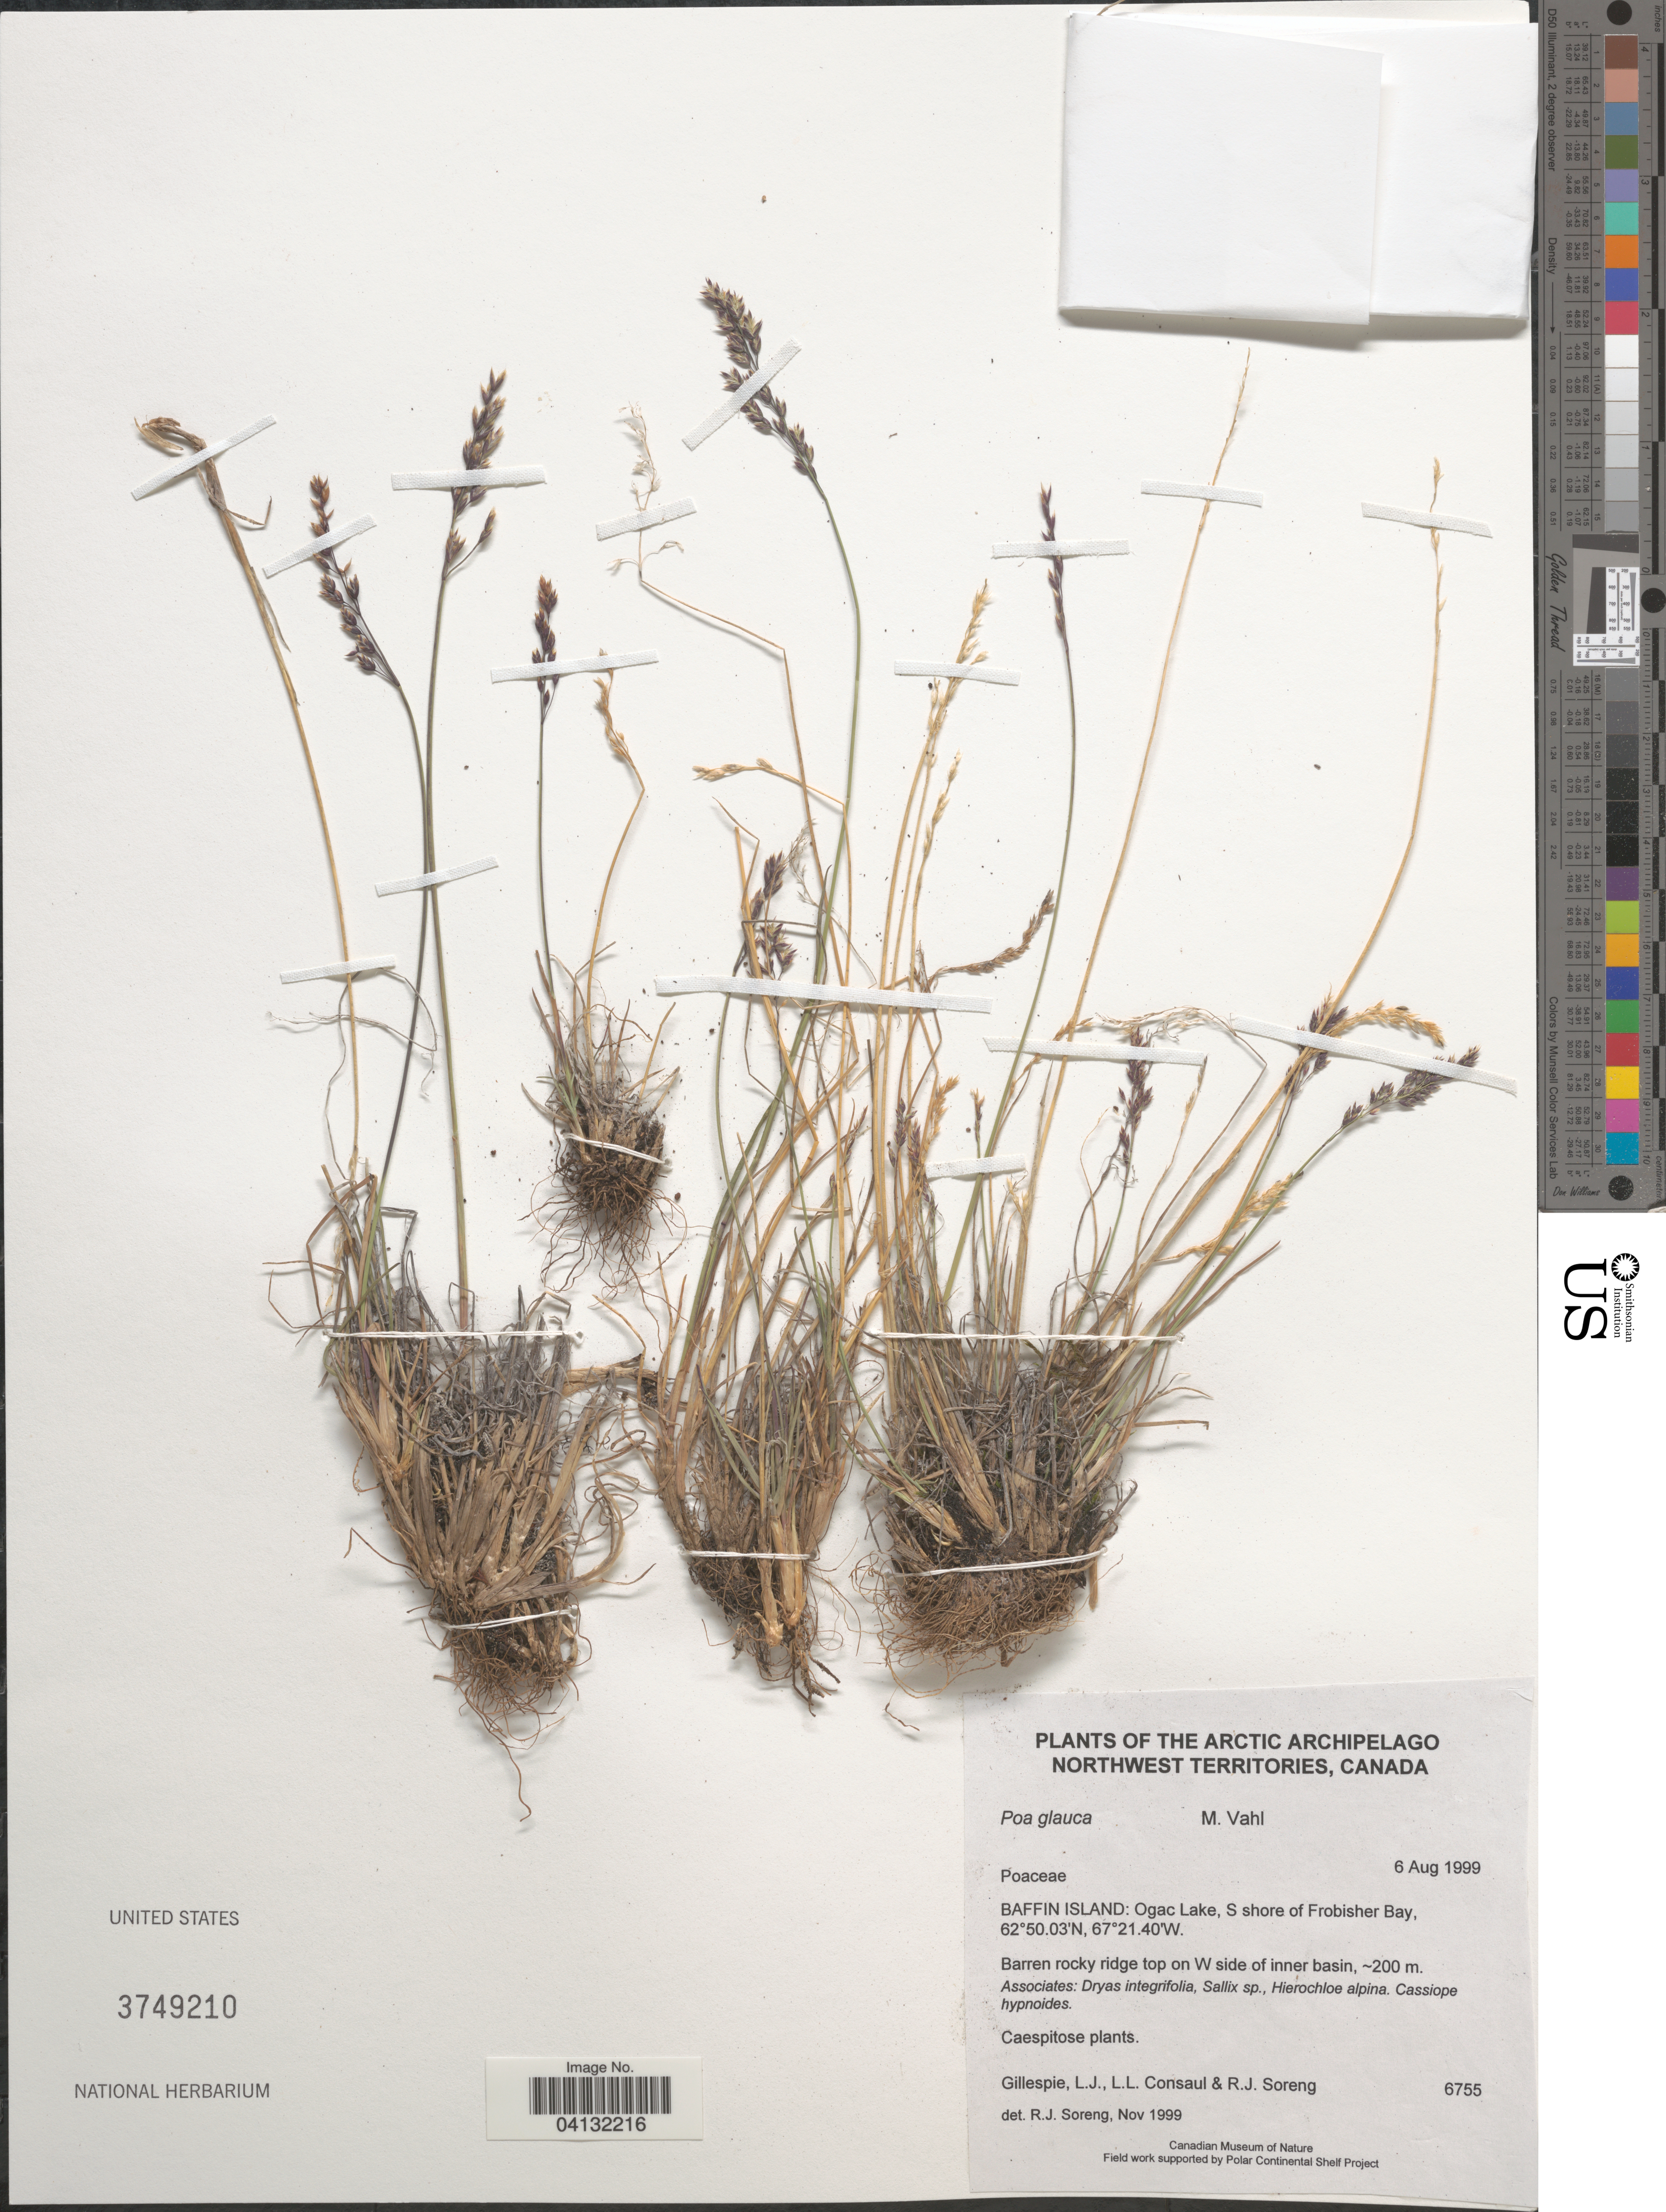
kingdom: Plantae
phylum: Tracheophyta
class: Liliopsida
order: Poales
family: Poaceae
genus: Poa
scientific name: Poa glauca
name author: Vahl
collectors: L. Gillespie, L. Consaul & R. J. Soreng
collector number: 6755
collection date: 1999-08-06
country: Canada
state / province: Northwest Territories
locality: Arctic Archipelago. Baffin Island: Ogac Lake, S shore of Frosbisher Bay. Barren rocky ridge top on W side of inner basin.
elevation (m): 200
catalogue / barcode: US 3749210